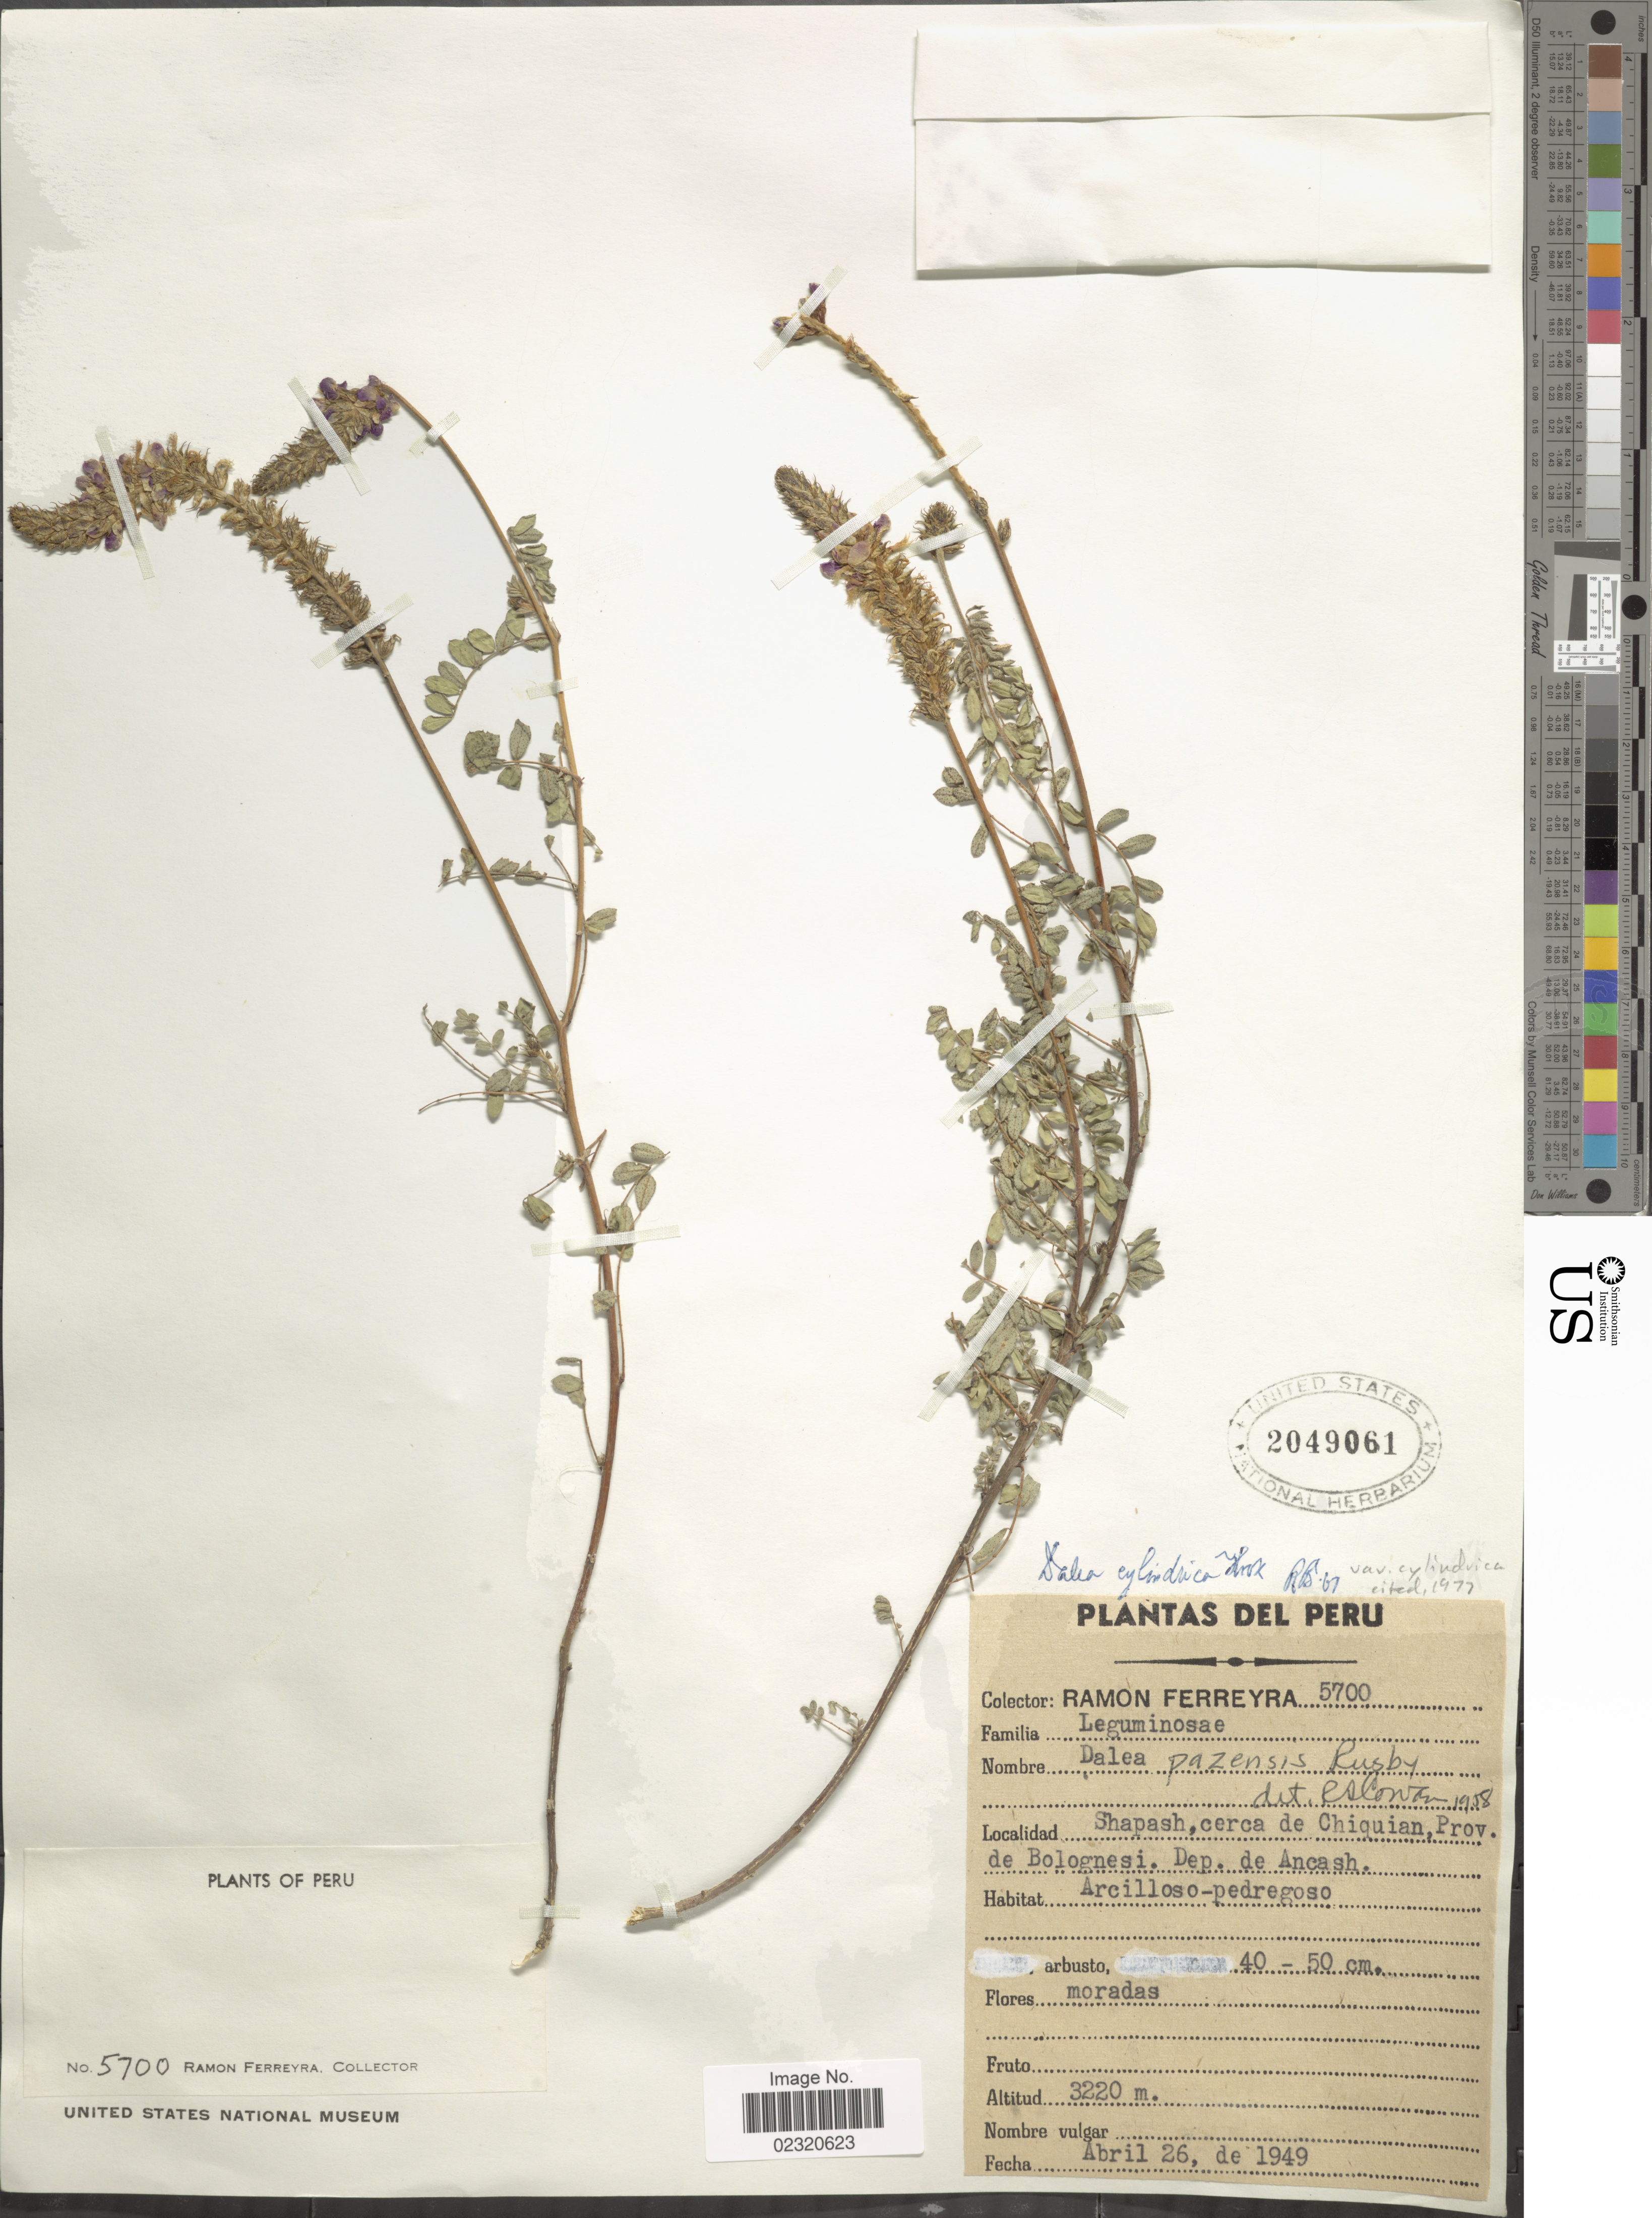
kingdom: Plantae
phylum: Tracheophyta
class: Magnoliopsida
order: Fabales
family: Fabaceae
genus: Dalea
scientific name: Dalea cylindrica var. cylindrica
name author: Hook.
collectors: R. A. Ferreyra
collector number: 5700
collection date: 1949-04-26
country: Peru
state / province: Ancash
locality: Shapash, cerca de Chiquian, Prov. de Bolognesi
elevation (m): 3220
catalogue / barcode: US 2049061